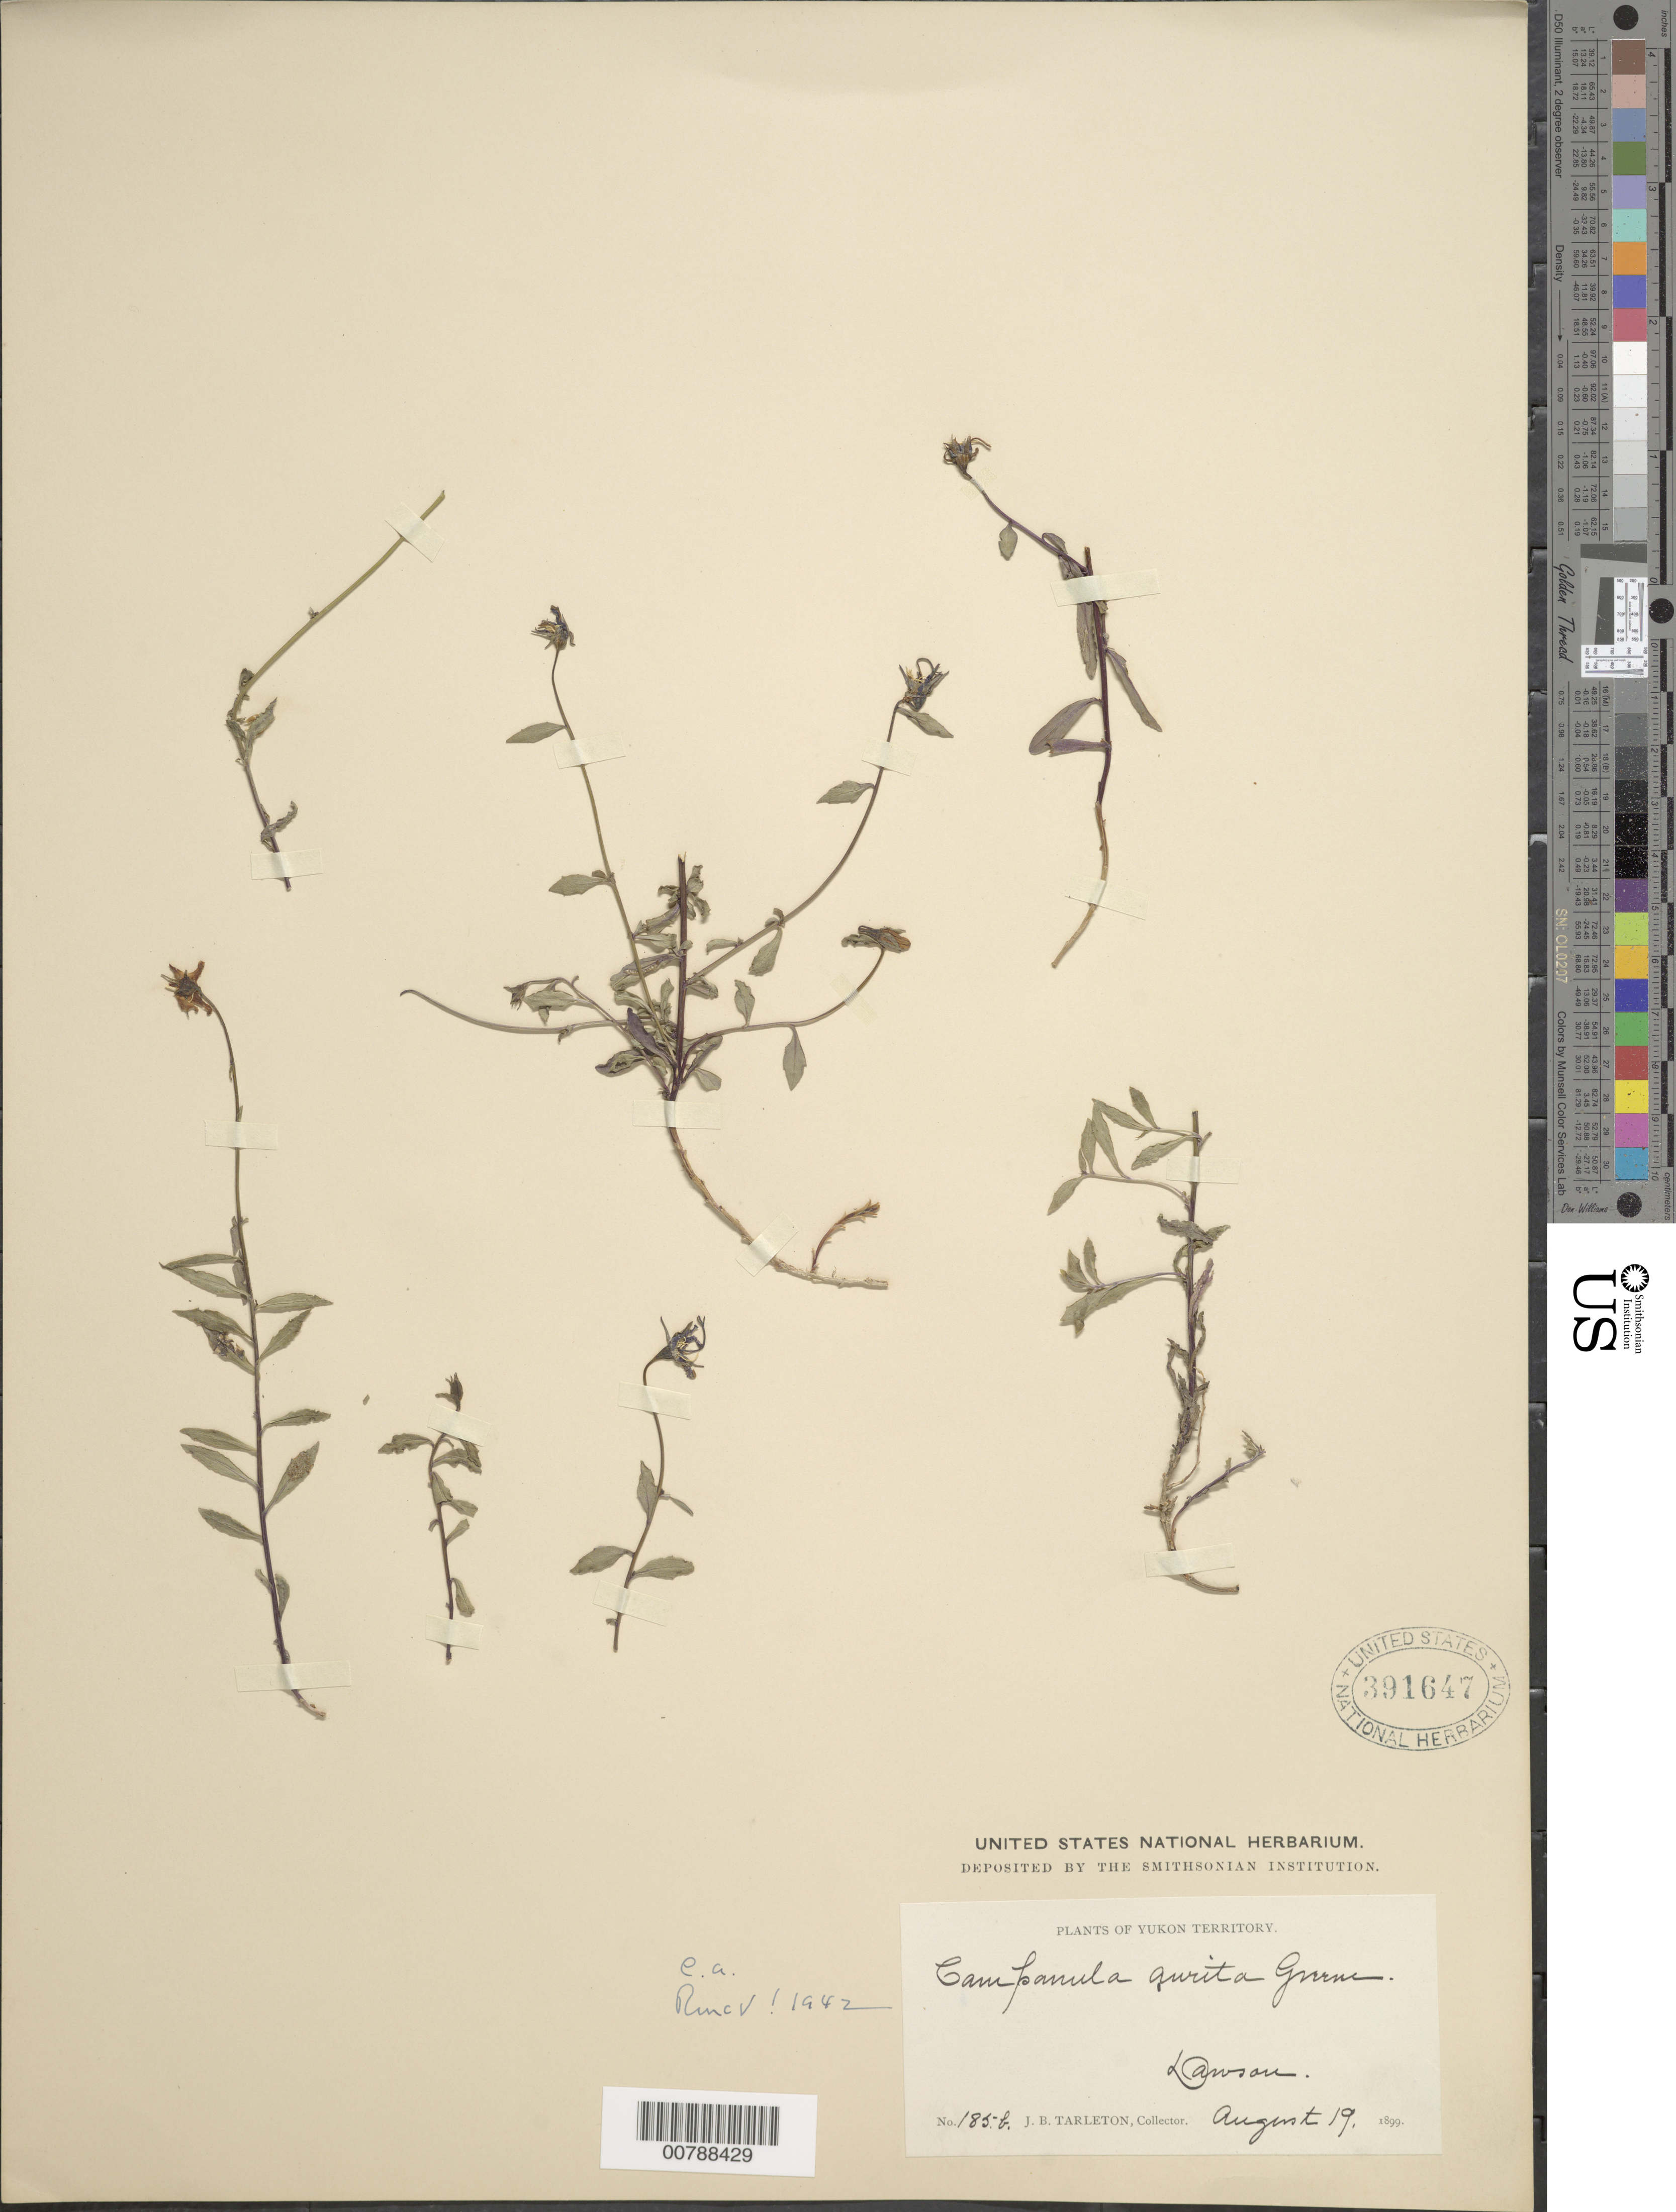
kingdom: Plantae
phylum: Tracheophyta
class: Magnoliopsida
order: Asterales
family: Campanulaceae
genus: Campanula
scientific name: Campanula aurita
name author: Greene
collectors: J. Tarleton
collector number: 185b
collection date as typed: August 19, 1899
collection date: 1899-08-19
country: Canada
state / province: Yukon Territory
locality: Dawson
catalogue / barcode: US 391647